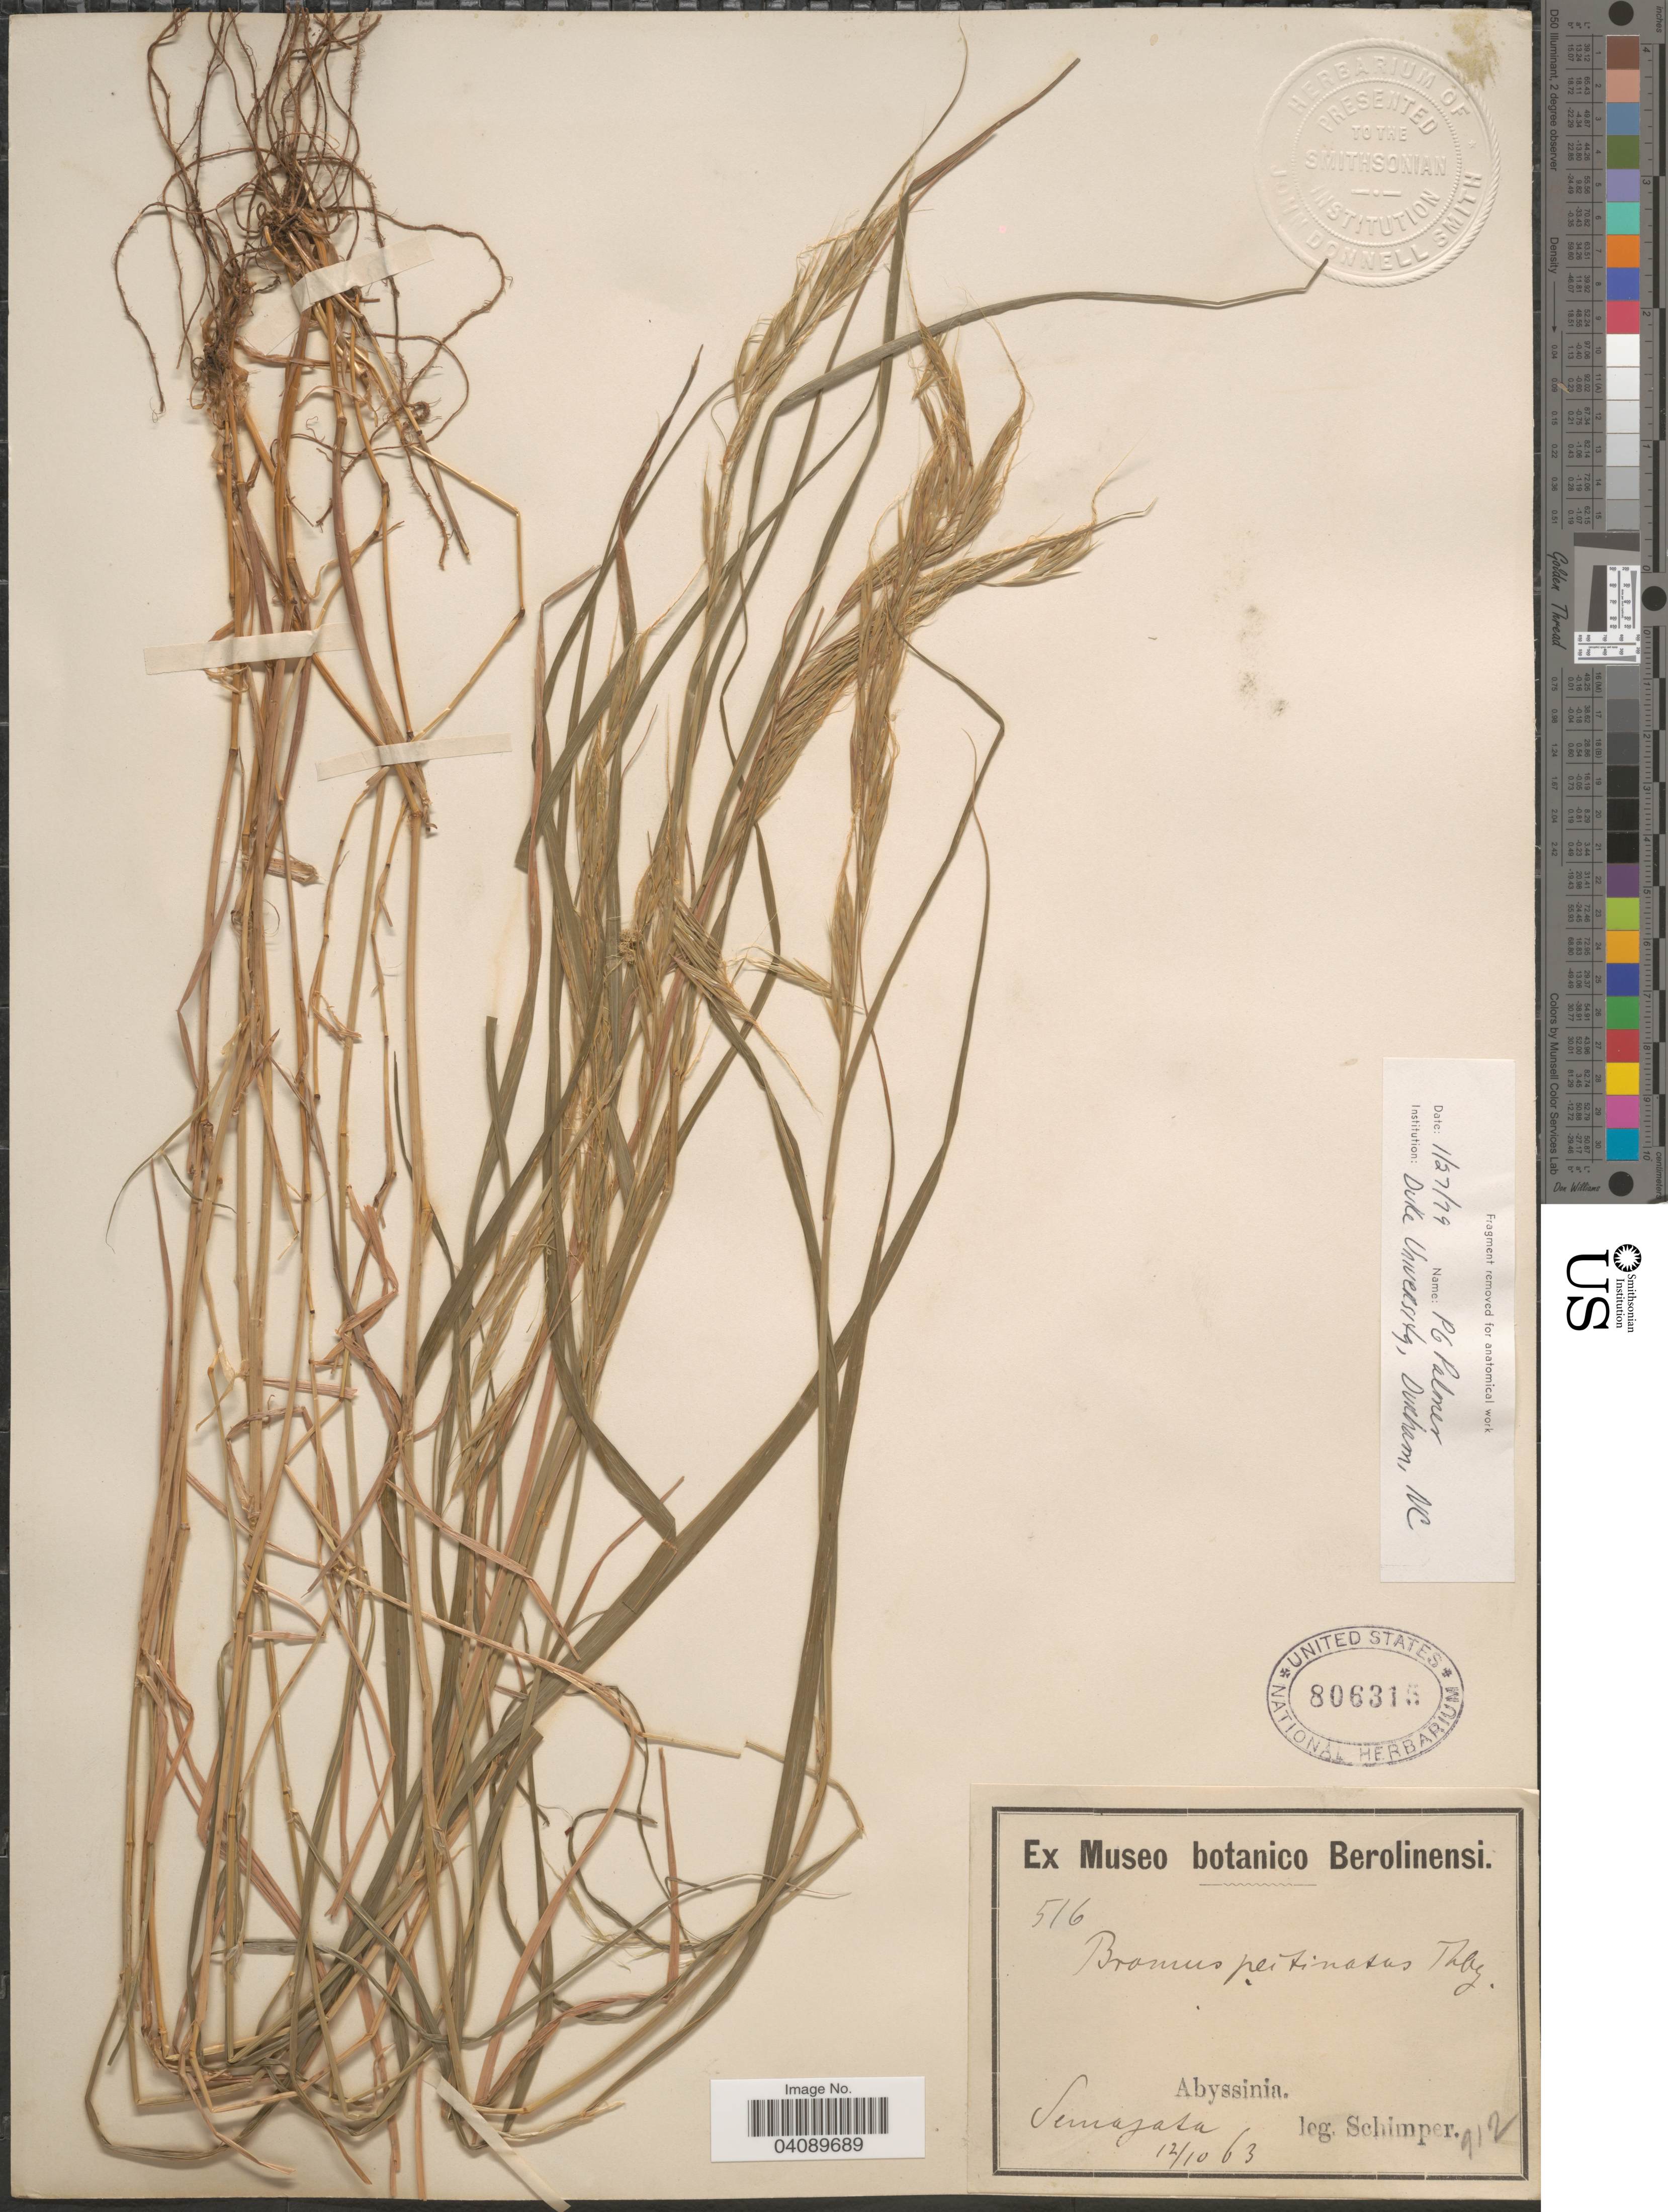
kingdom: Plantae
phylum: Tracheophyta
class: Liliopsida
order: Poales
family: Poaceae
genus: Bromus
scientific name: Bromus pectinatus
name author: Thunb.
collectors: -. Schimper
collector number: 516/912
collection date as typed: Transcribed d/m/y: 12/10/63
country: Ethiopia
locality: Abyssinia. Semajata.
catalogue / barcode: US 806315